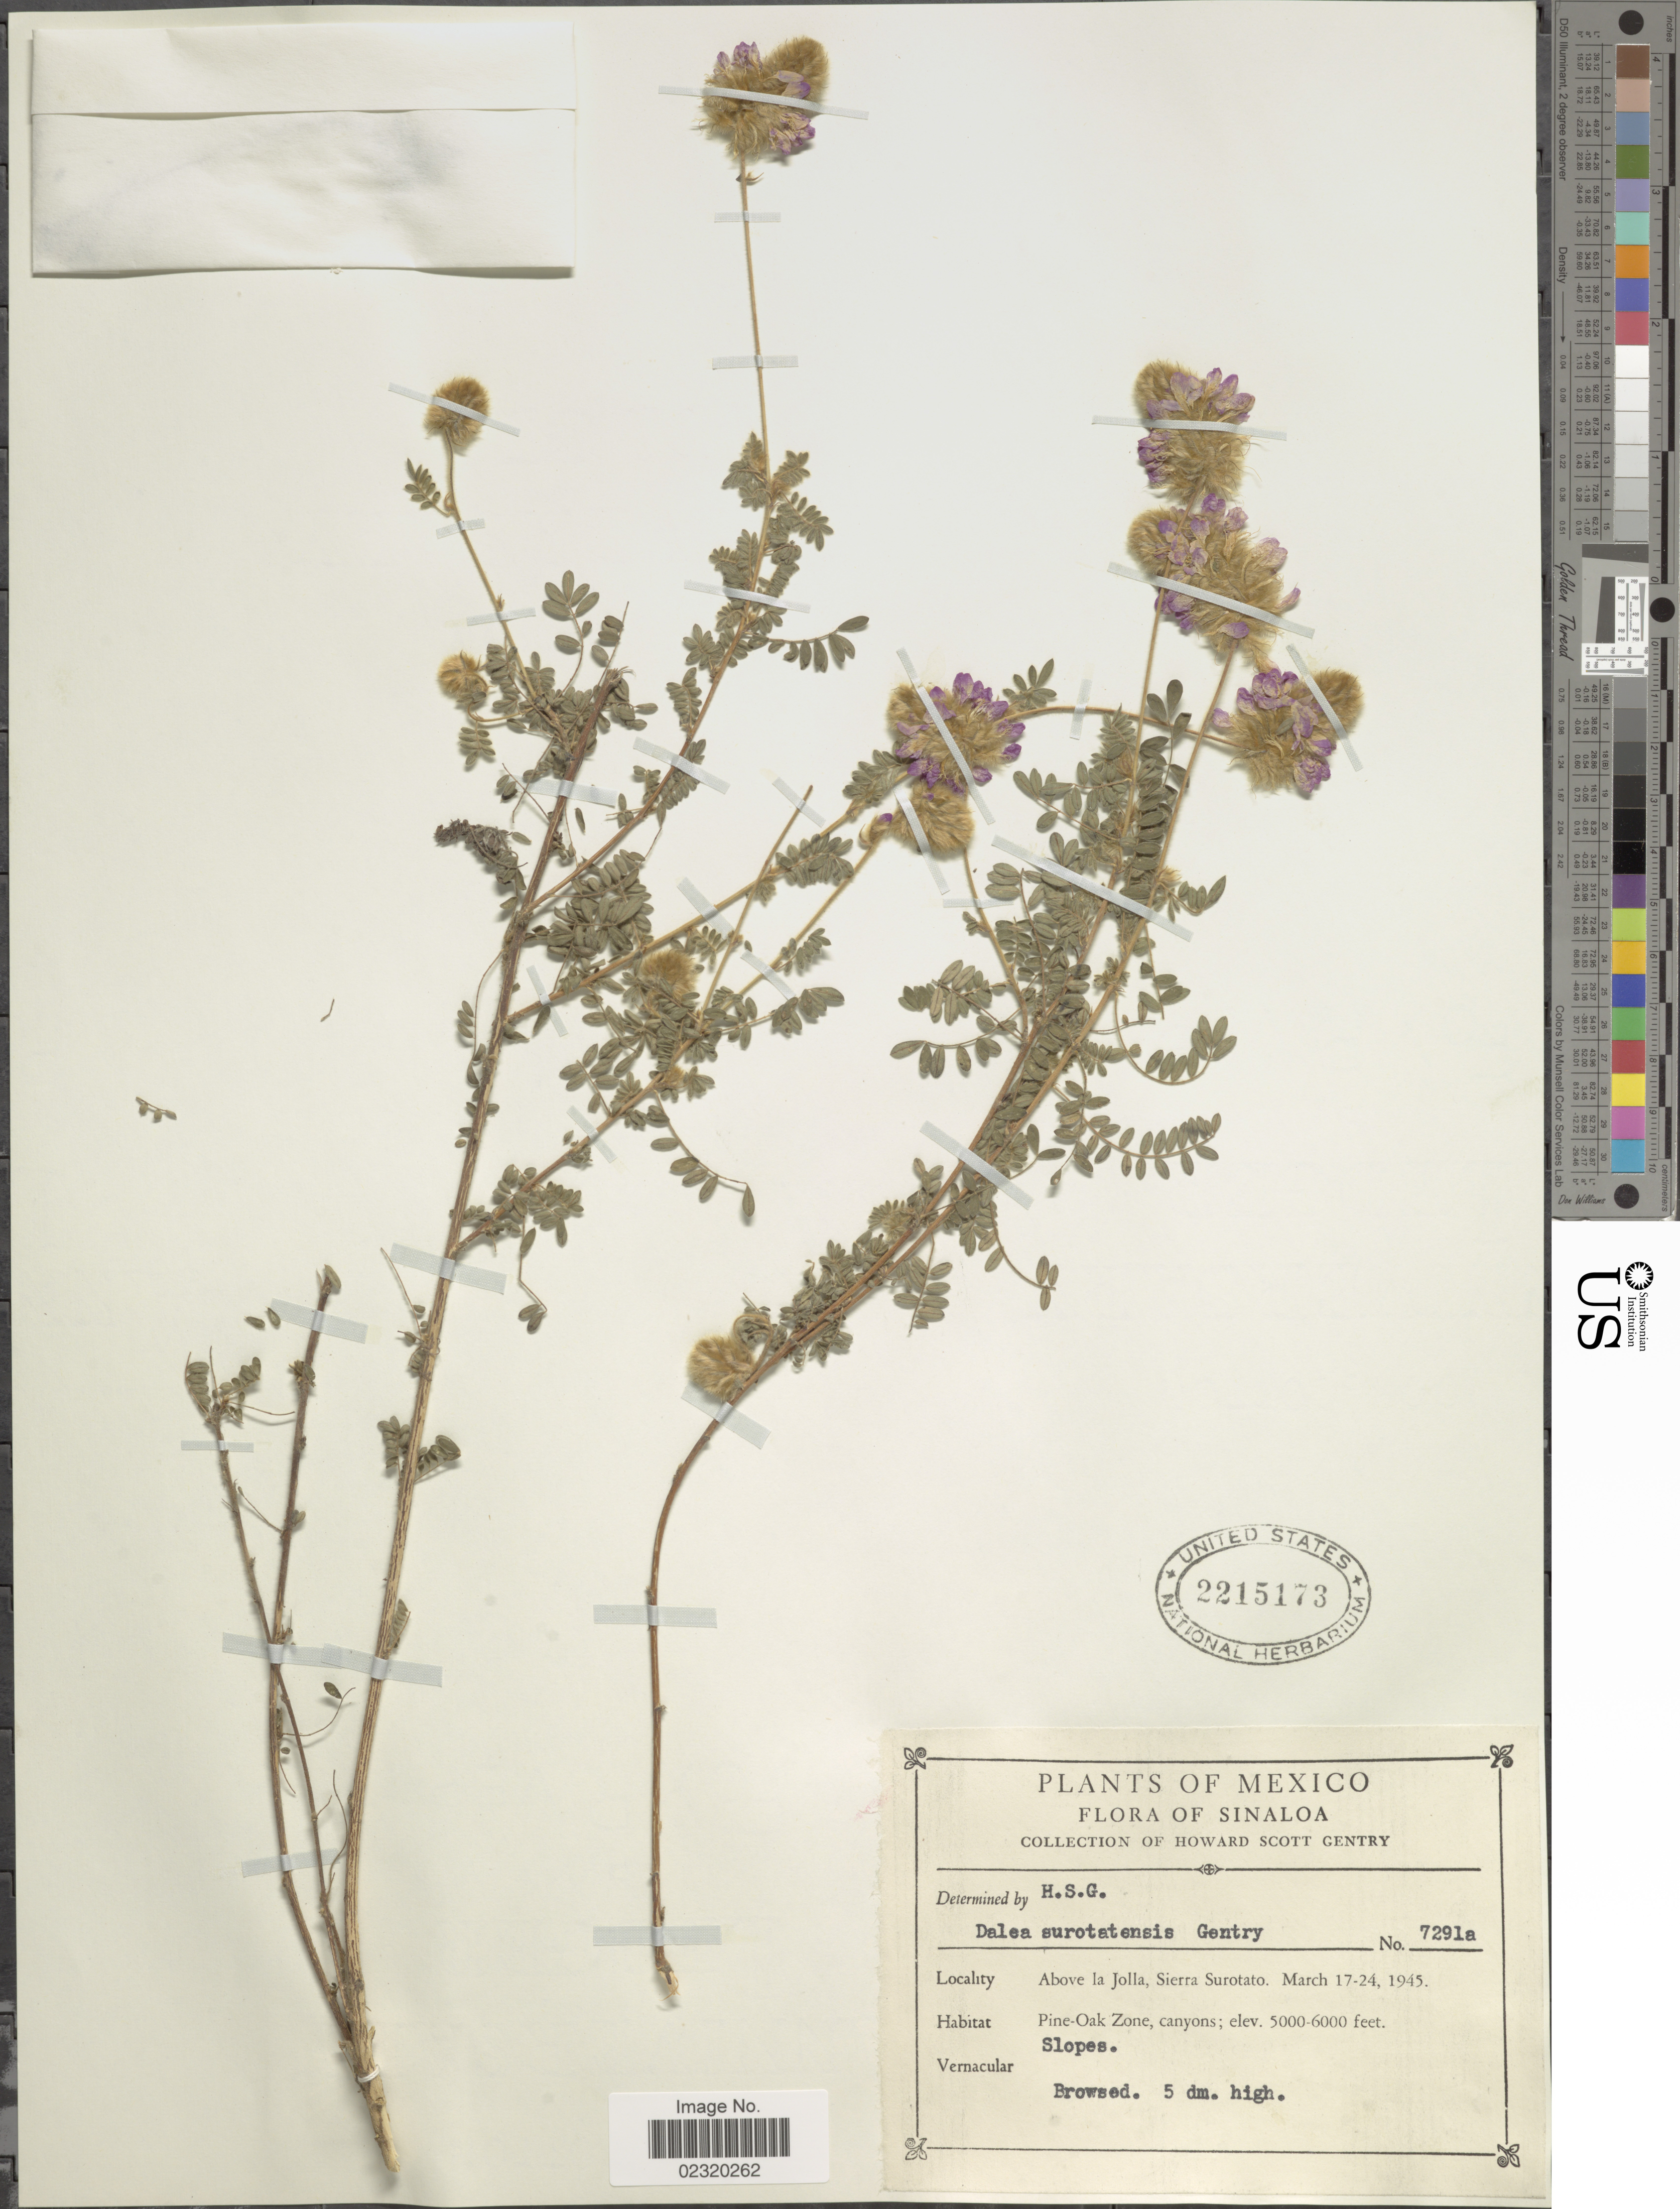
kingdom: Plantae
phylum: Tracheophyta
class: Magnoliopsida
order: Fabales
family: Fabaceae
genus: Dalea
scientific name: Dalea versicolor var. calcarata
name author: (Gentry) Barneby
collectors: H. S. Gentry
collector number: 7291a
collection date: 1945-03-17/1945-03-24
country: Mexico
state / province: Sinaloa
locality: Above la Jolla, Sierra Surotato, Pine-Oak Zone, canyons; Slopes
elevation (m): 1524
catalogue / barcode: US 2215173